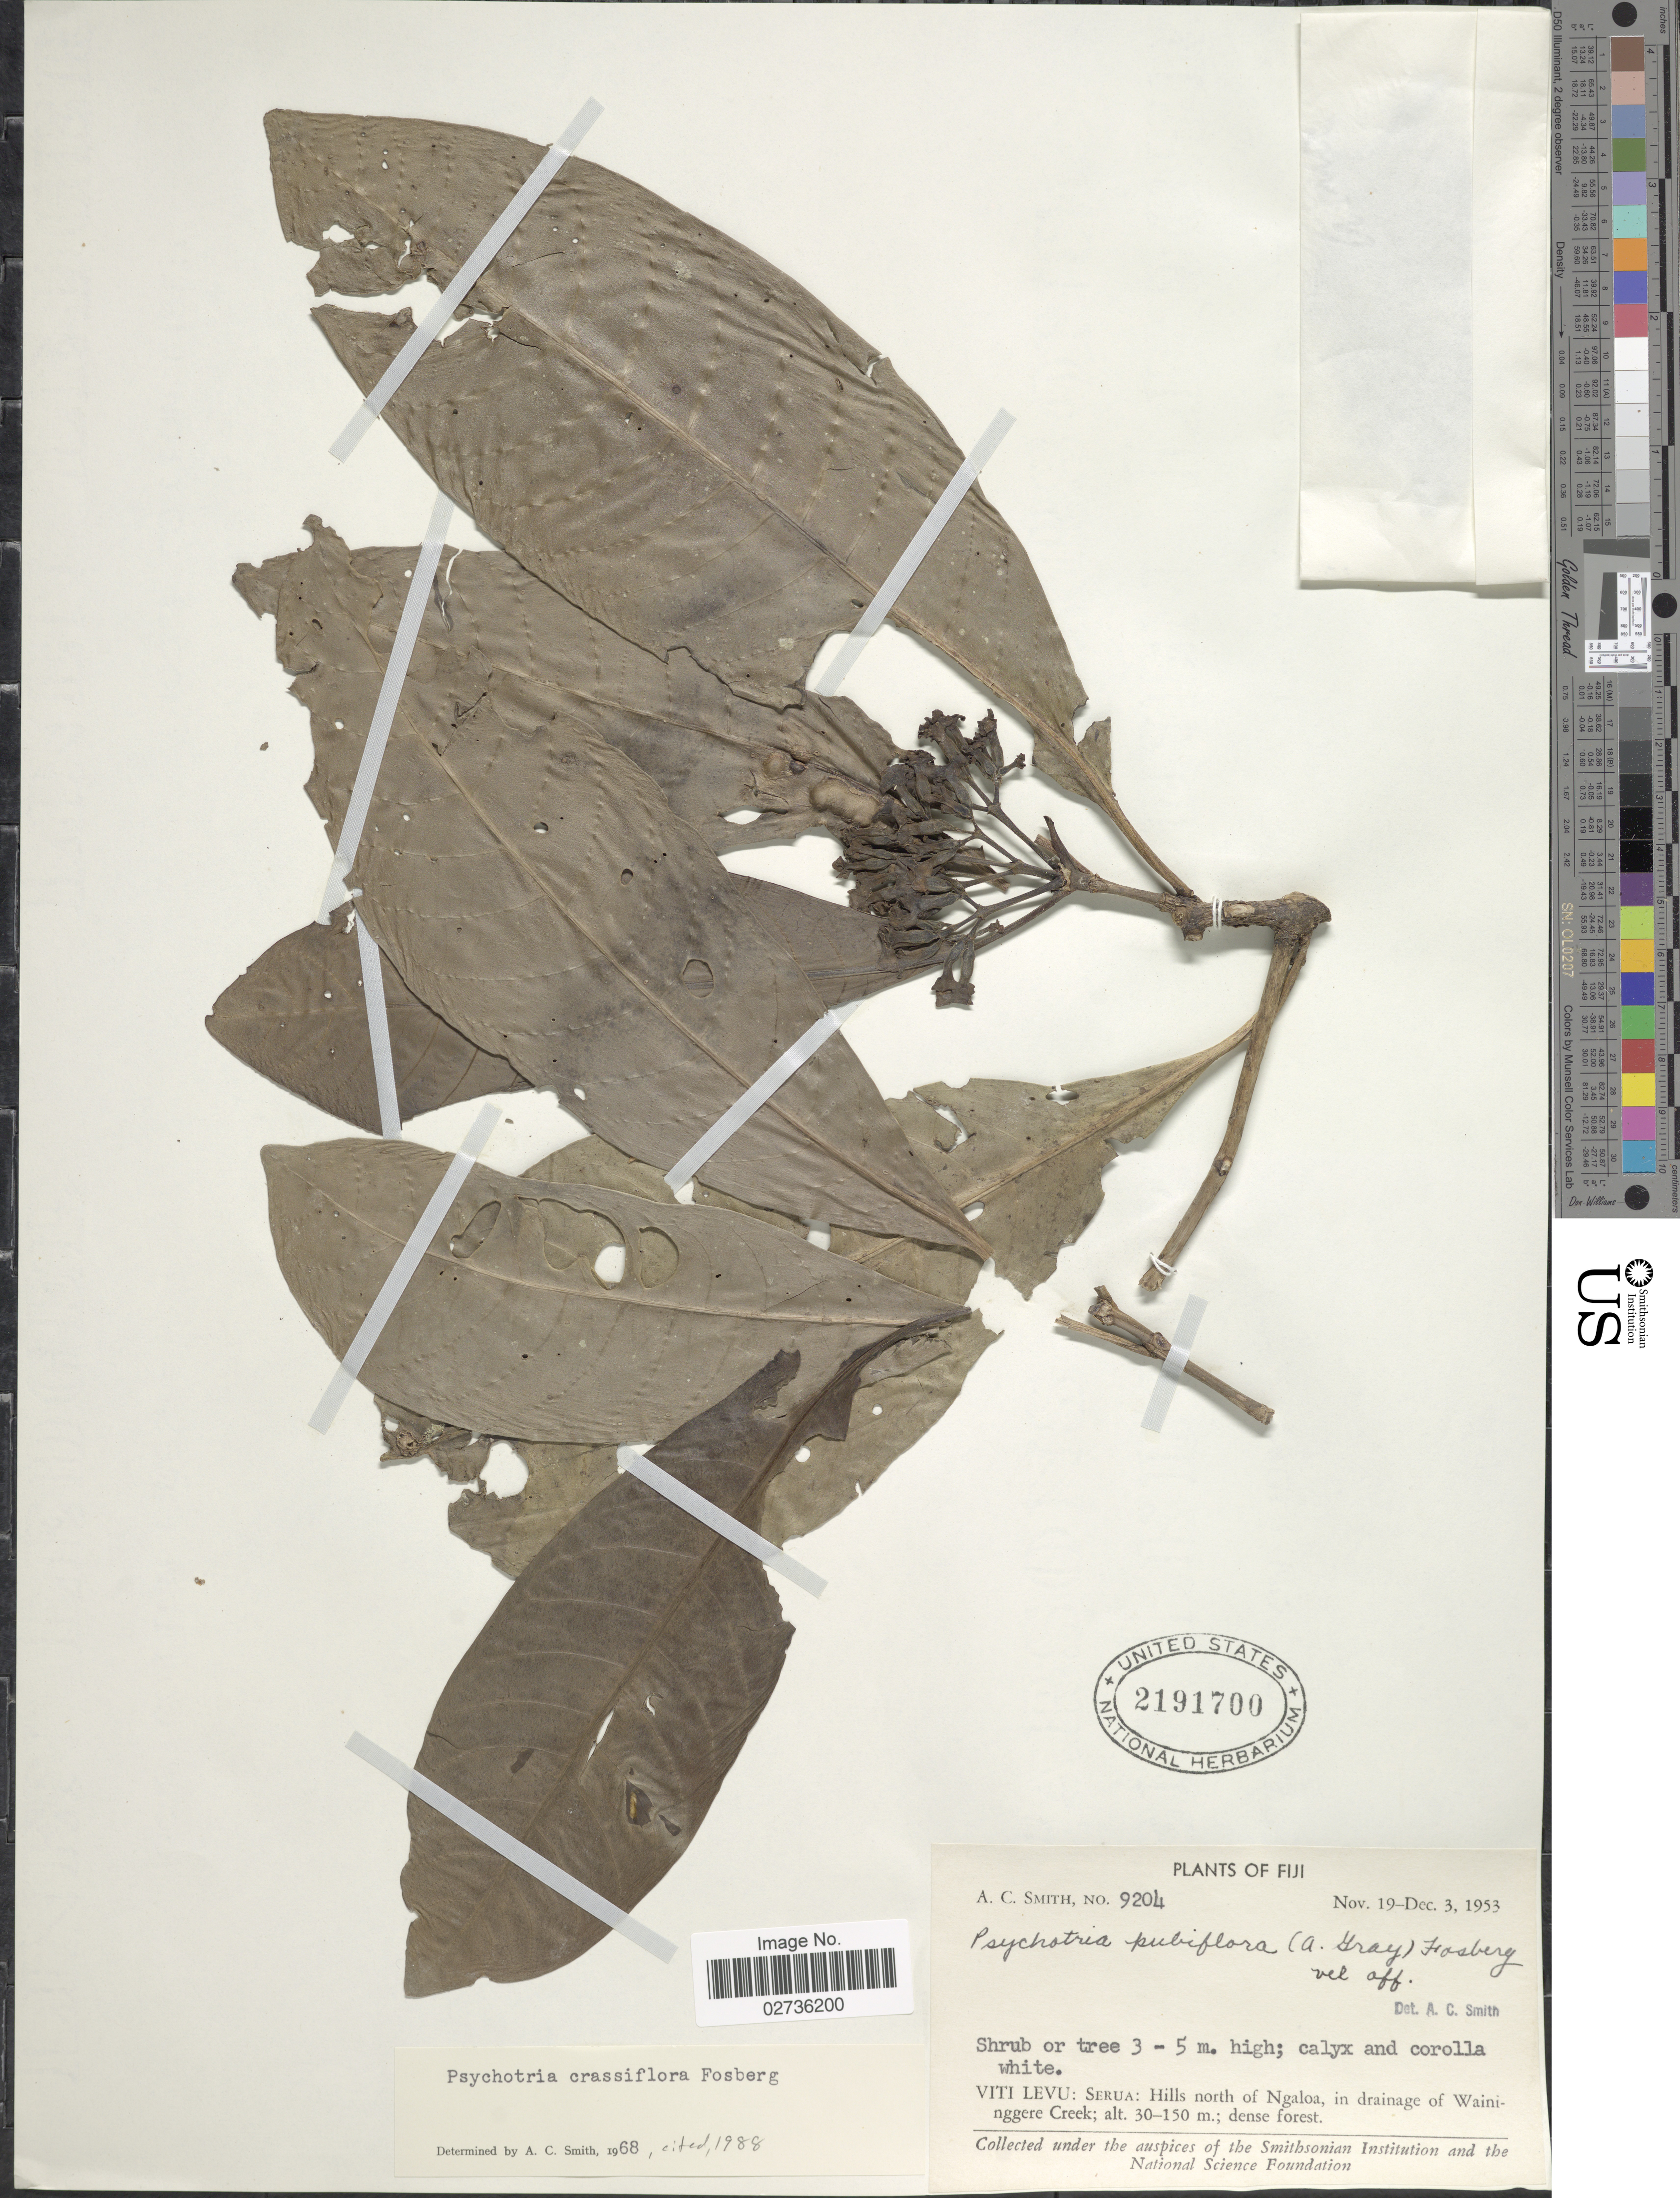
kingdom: Plantae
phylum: Tracheophyta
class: Magnoliopsida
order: Gentianales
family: Rubiaceae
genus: Psychotria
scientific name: Psychotria crassiflora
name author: Fosberg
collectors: A. C. Smith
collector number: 9204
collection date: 1953-11-19/1953-12-03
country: Fiji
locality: Viti Levu: Serua: Hills north of Ngaloa, in drainage of Waininggere Creek.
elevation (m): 30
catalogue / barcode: US 2191700